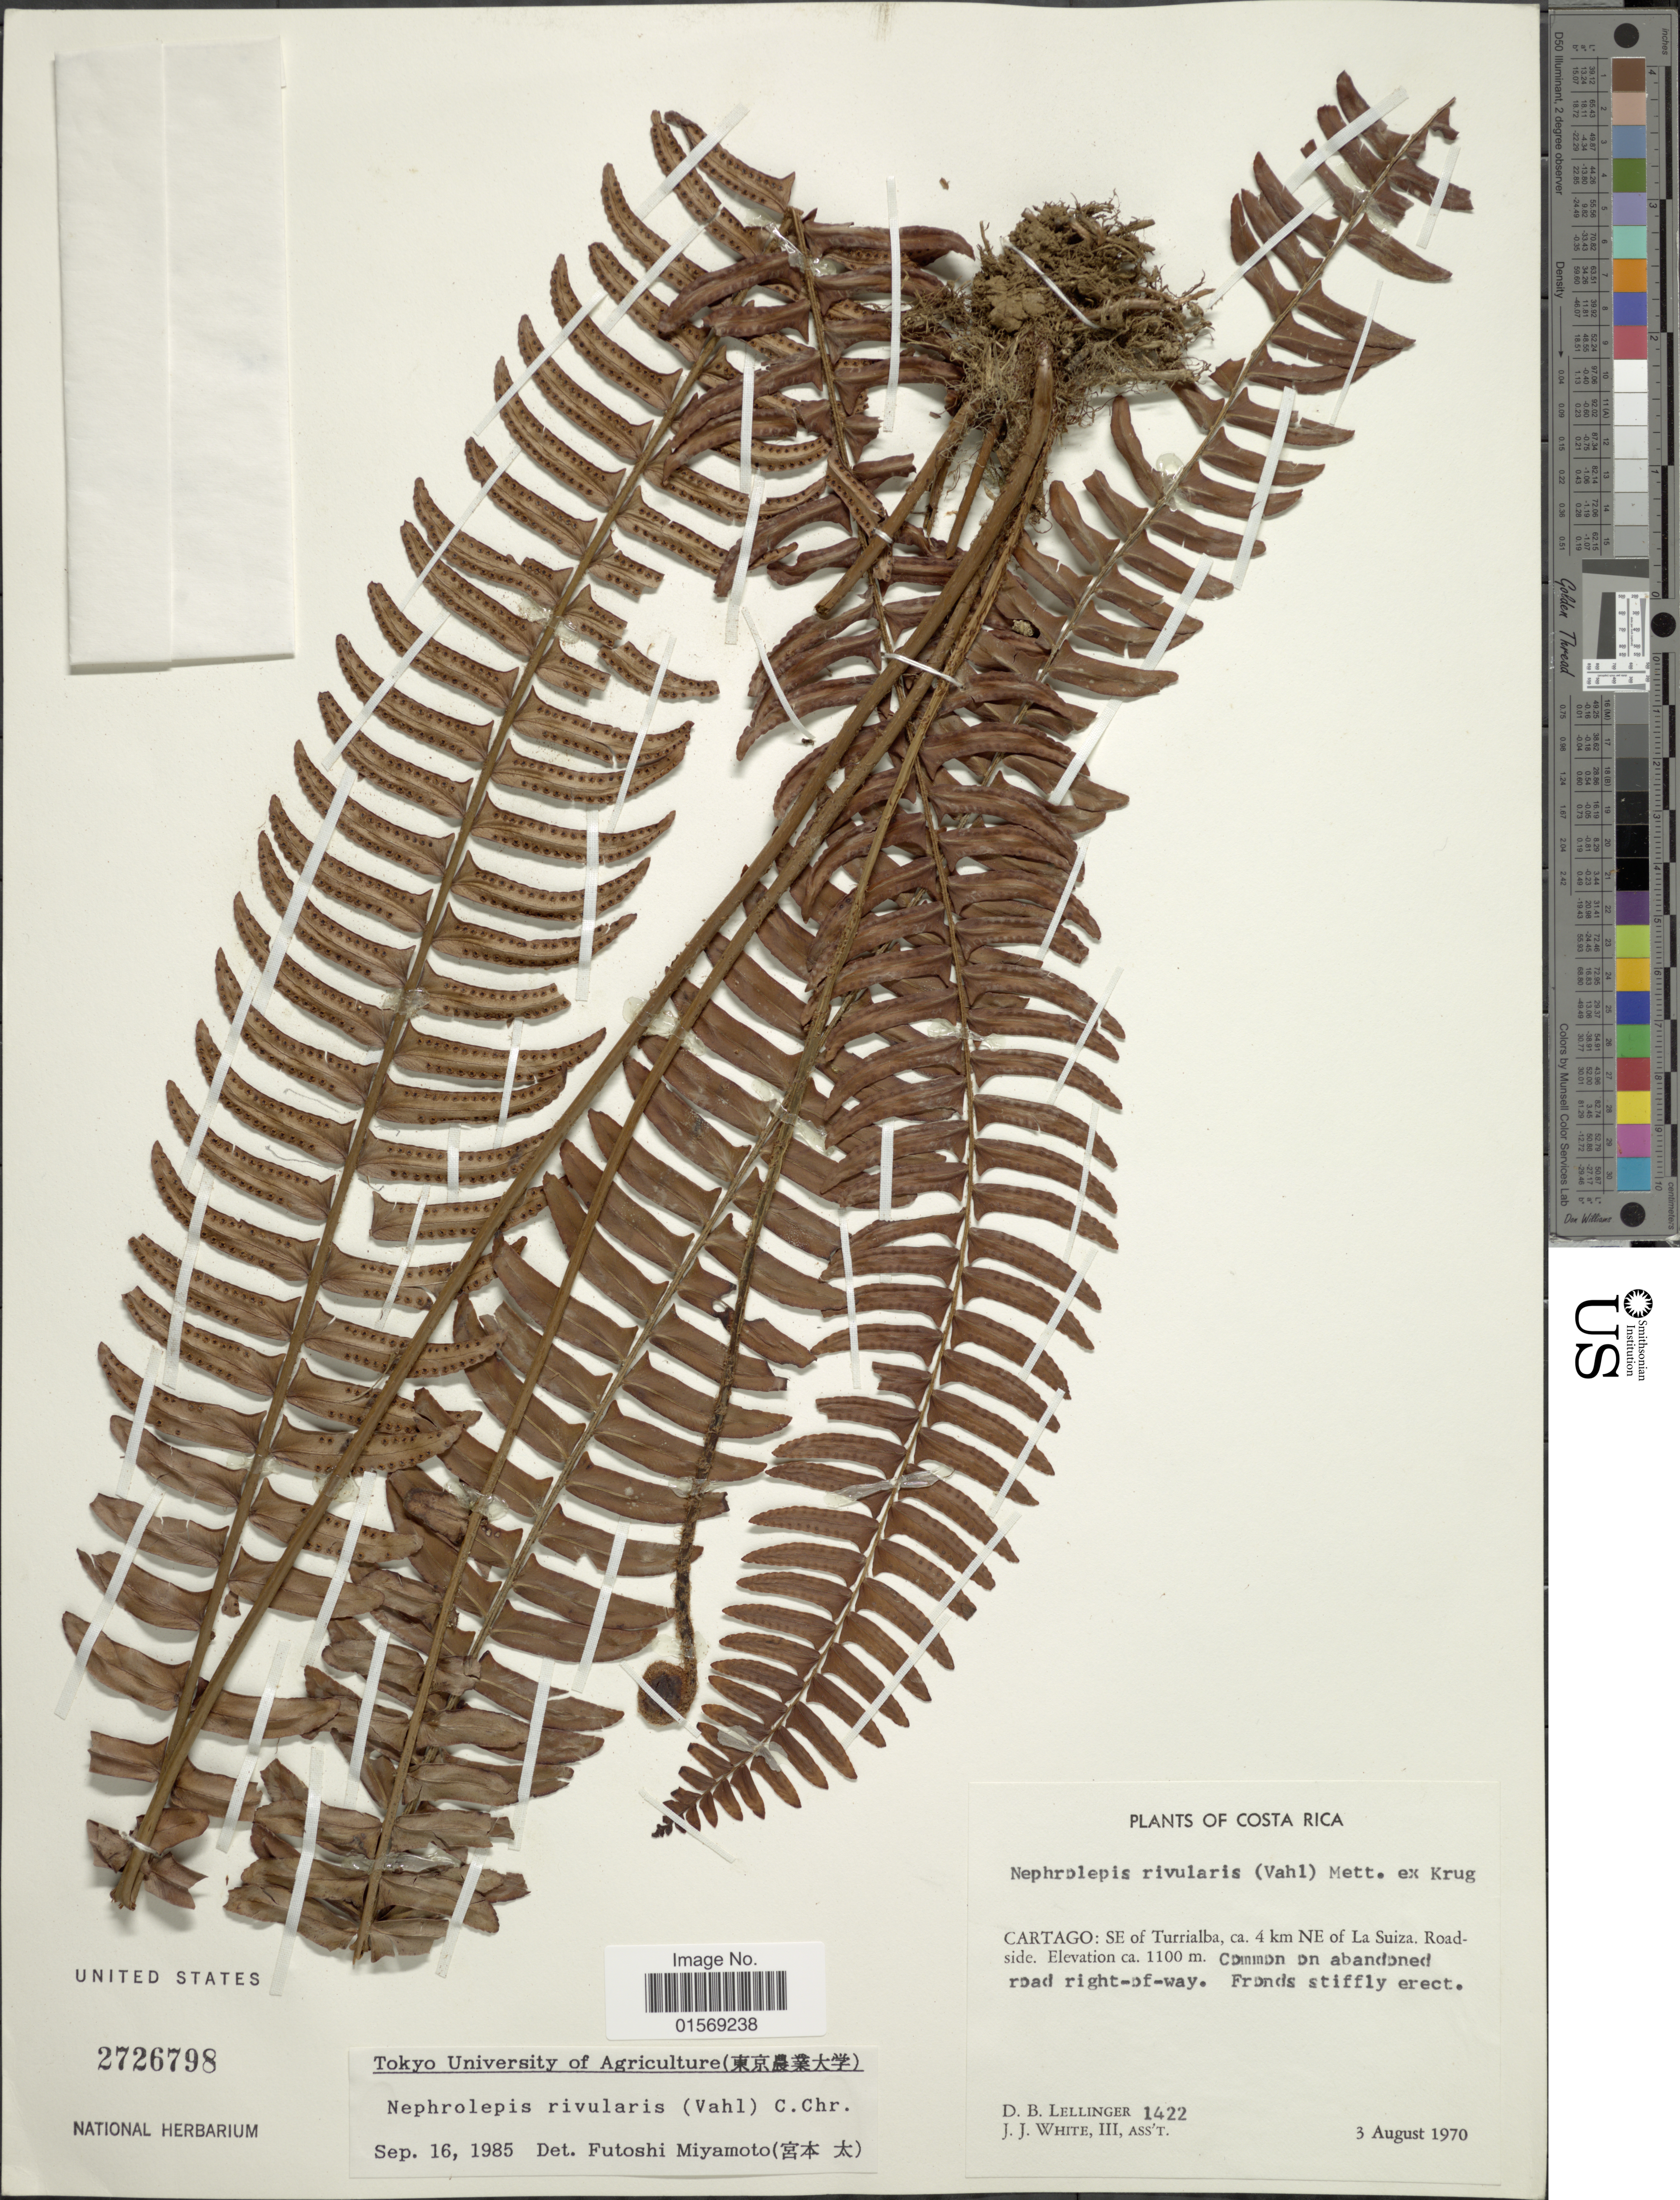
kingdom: Plantae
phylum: Tracheophyta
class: Polypodiopsida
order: Polypodiales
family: Nephrolepidaceae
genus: Nephrolepis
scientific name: Nephrolepis rivularis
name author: (Vahl) Mett. ex Krug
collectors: D. B. Lellinger & J. J. White III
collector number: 1422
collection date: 1970-08-03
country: Costa Rica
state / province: Cartago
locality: Costa Rica. Cartago: SE of Turrialba, ca. 4 km NE of La Suiza.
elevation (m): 1100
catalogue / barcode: US 2726798